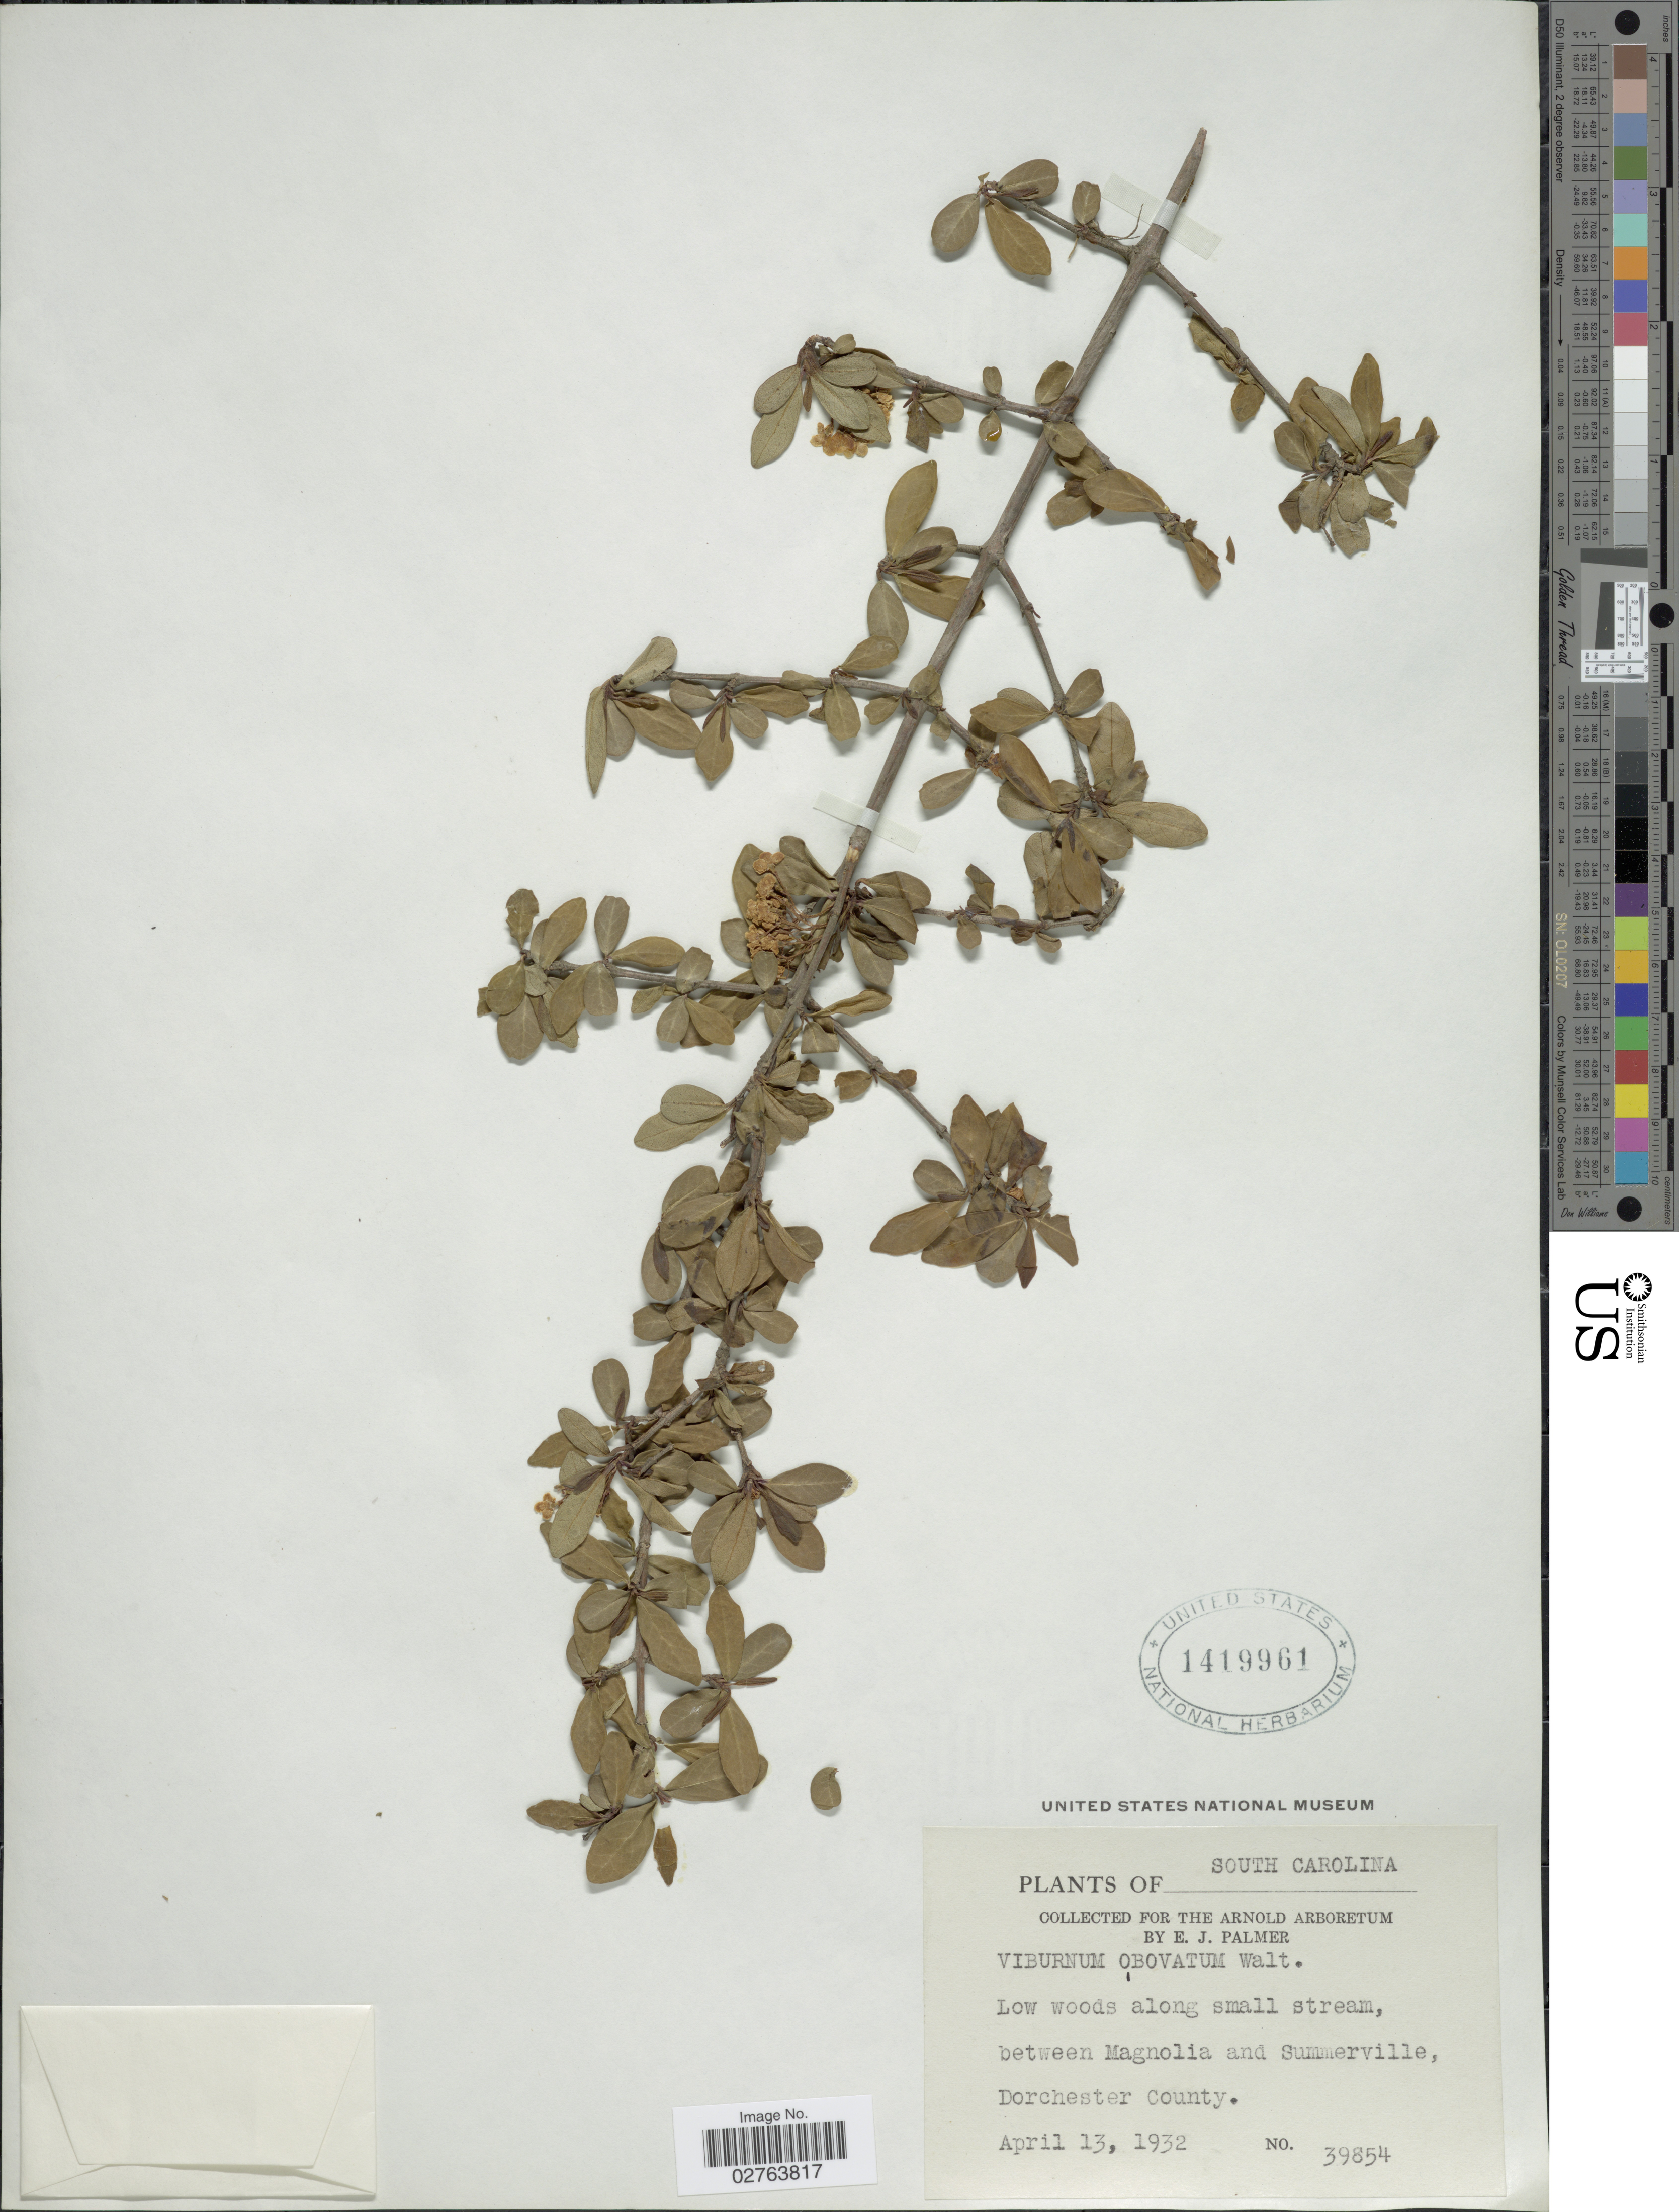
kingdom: Plantae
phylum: Tracheophyta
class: Magnoliopsida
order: Dipsacales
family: Viburnaceae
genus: Viburnum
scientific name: Viburnum obovatum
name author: Walter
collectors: E. J. Palmer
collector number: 39854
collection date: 1932-04-13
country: United States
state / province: South Carolina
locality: Low woods along small stream, between Magnolia and Summerville, Dorchester County.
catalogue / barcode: US 1419961